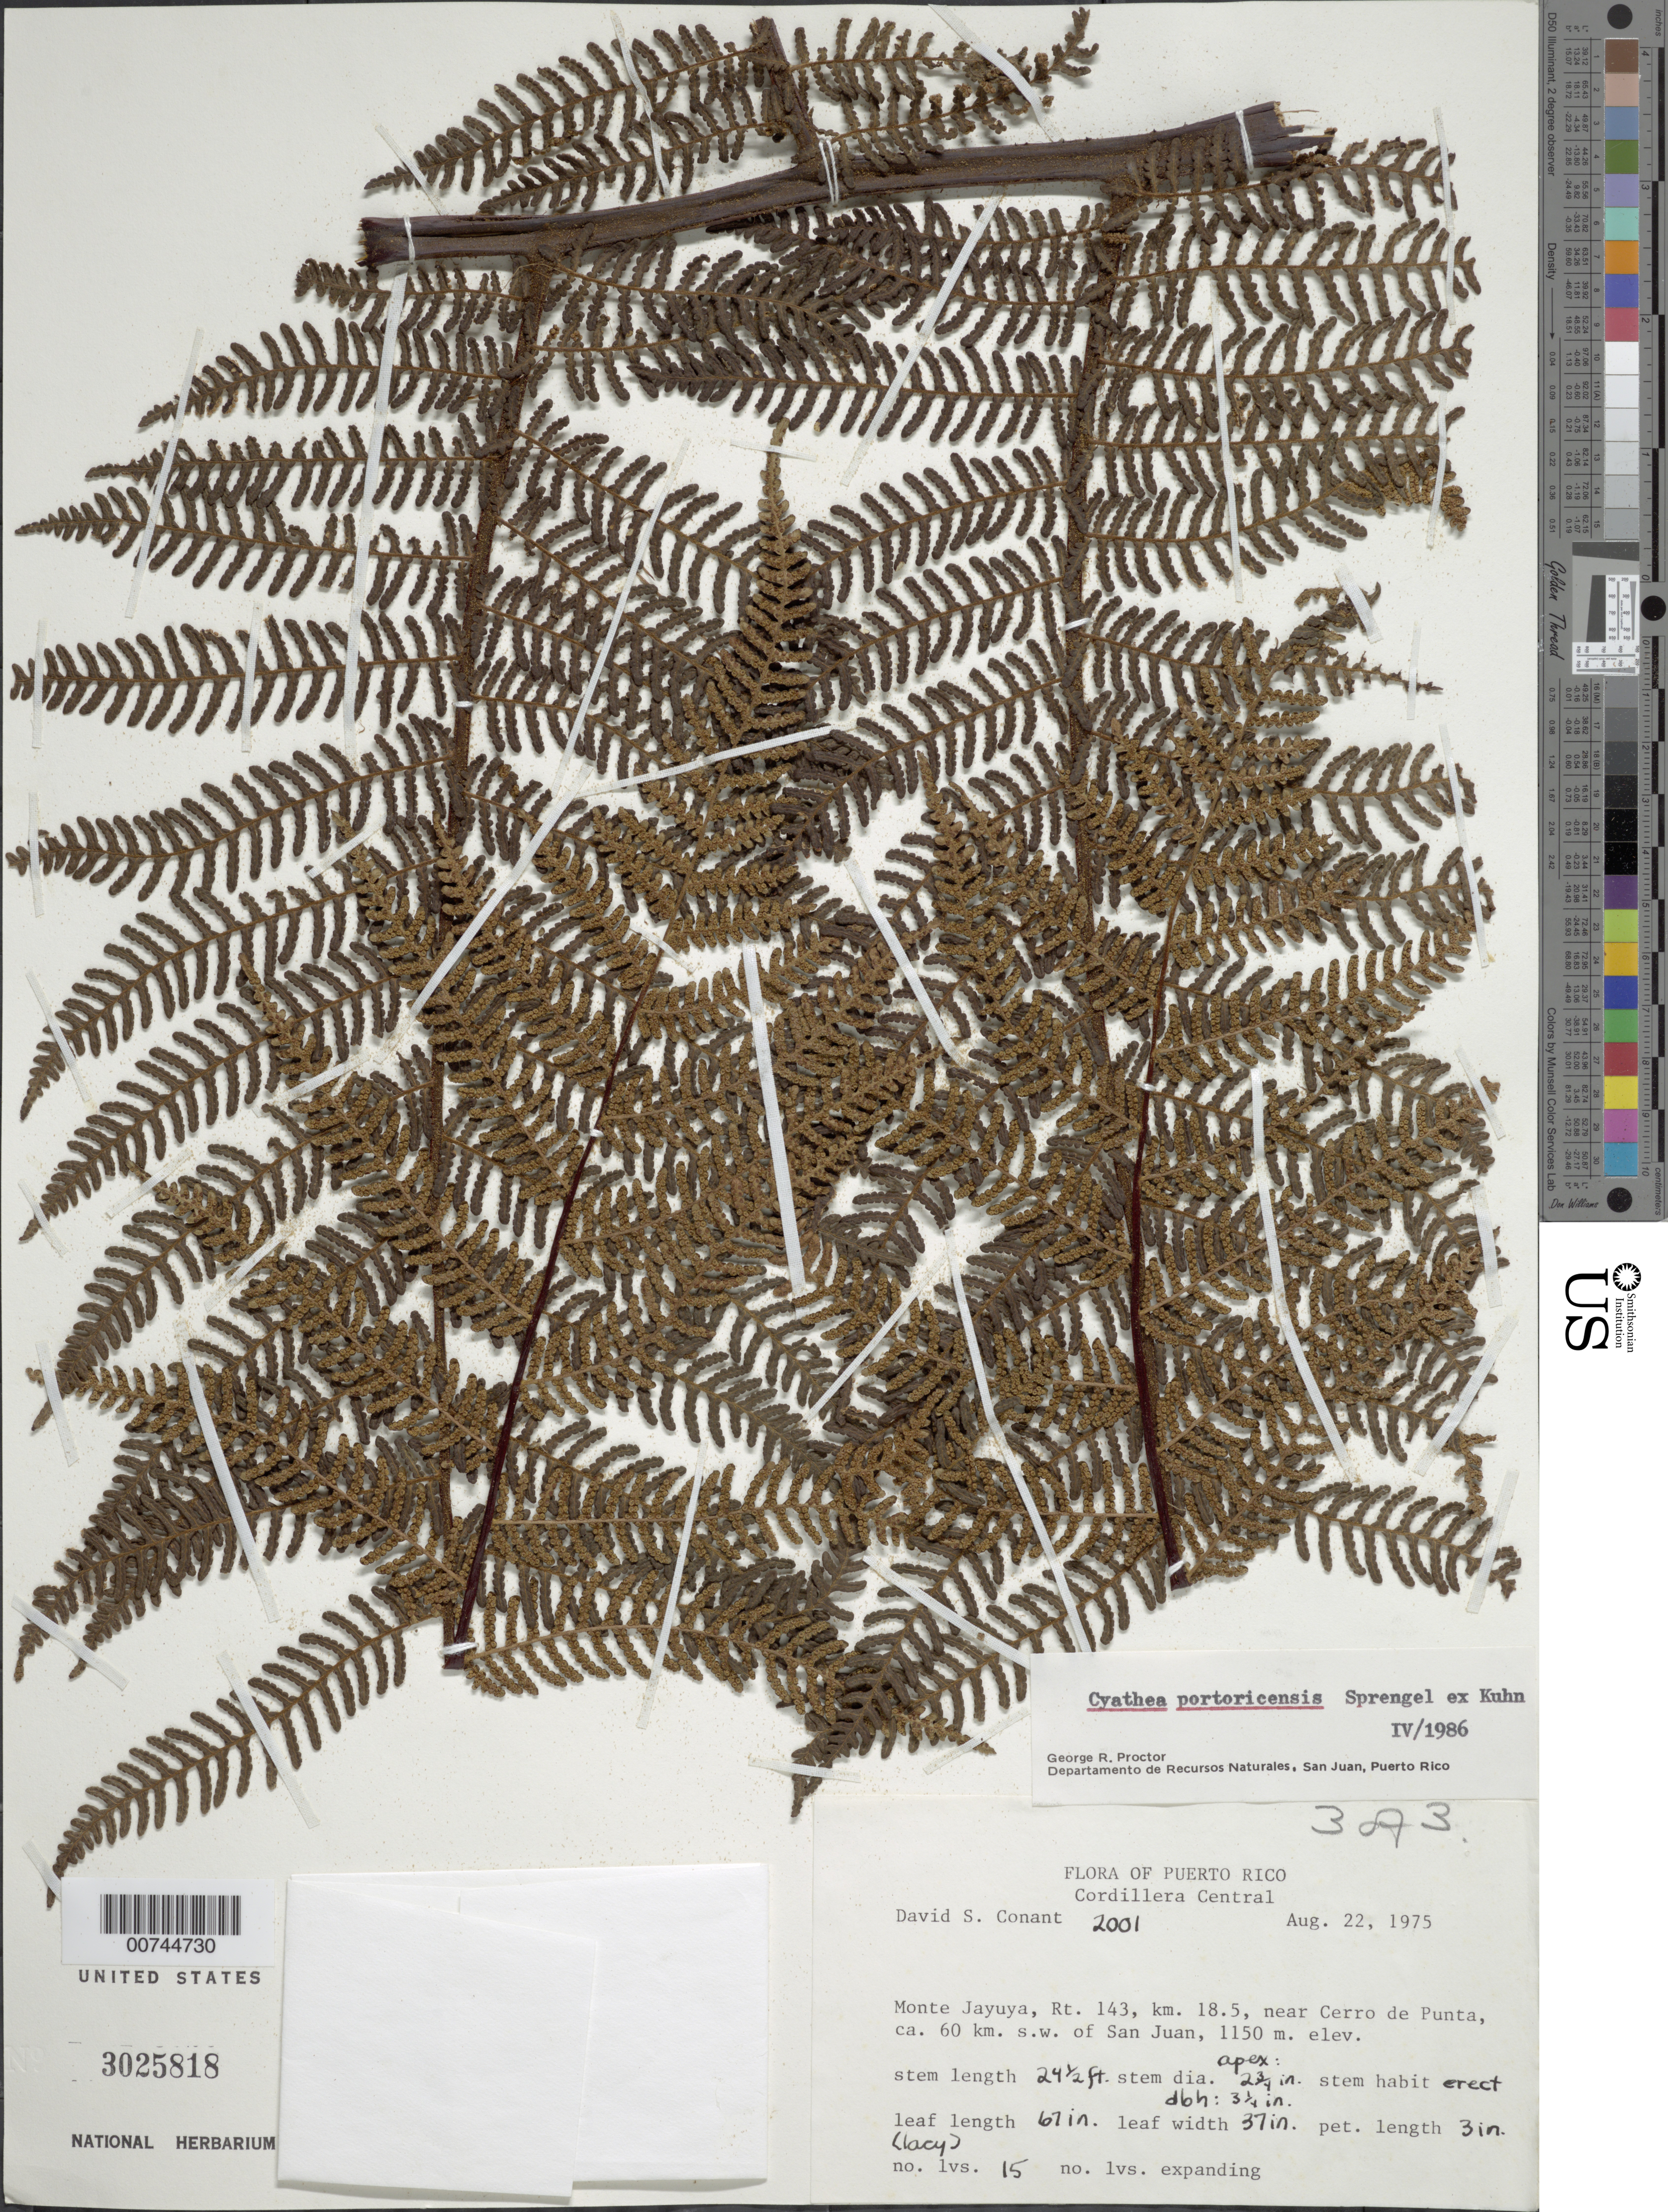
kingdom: Plantae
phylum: Tracheophyta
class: Polypodiopsida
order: Cyatheales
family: Cyatheaceae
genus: Alsophila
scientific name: Alsophila portoricensis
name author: (Spreng. ex Kuhn) D.S. Conant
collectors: D. S. Conant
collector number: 2001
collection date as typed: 22 Aug 1975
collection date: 1975-08-22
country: Puerto Rico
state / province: Jayuya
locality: Cordillera Central: Monte Jayuya, Rt. 143, 18.5, near Cerro de Punta, ca. 60 km SW of San Juan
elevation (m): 1150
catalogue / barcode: US 3025818